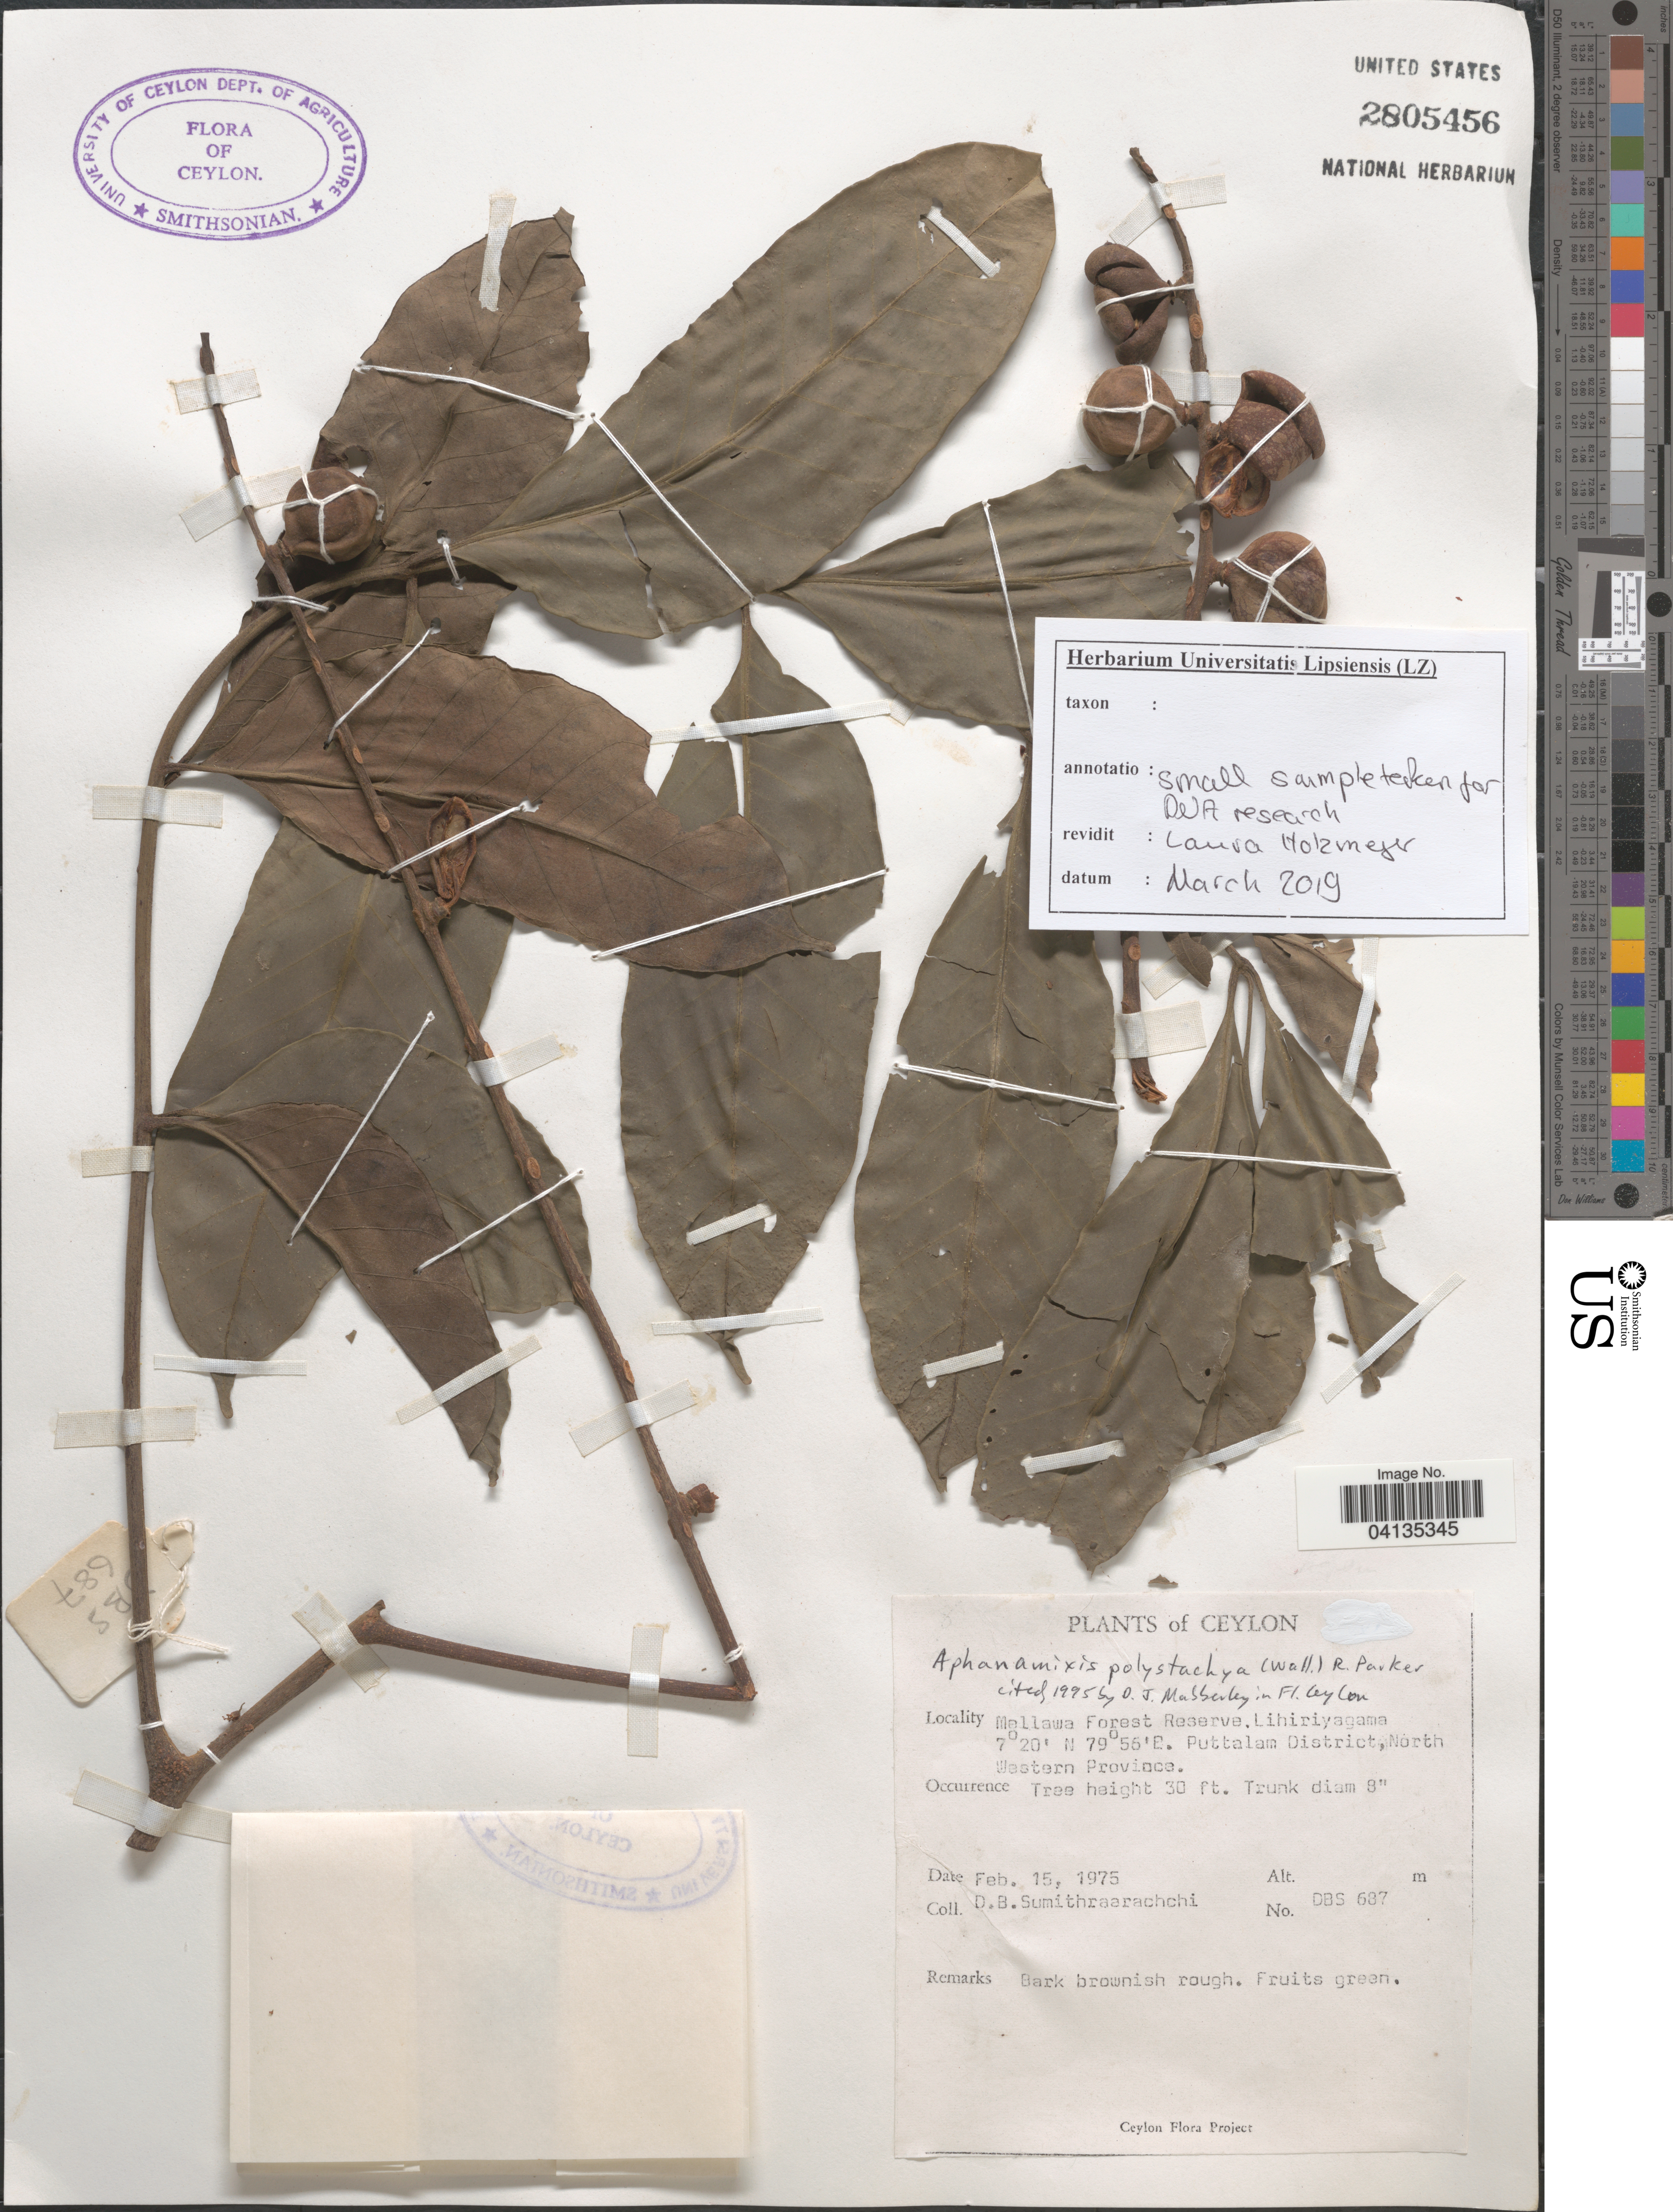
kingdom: Plantae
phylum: Tracheophyta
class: Magnoliopsida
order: Sapindales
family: Meliaceae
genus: Aphanamixis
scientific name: Aphanamixis polystachya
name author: (Wall.) R. Parker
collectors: D. B. Sumithraarachchi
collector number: DBS687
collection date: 1975-02-15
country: Sri Lanka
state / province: North Western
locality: Ceylon. Mellawa Forest Reserve. Lihiriyagama. Puttalam District.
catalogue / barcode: US 2805456